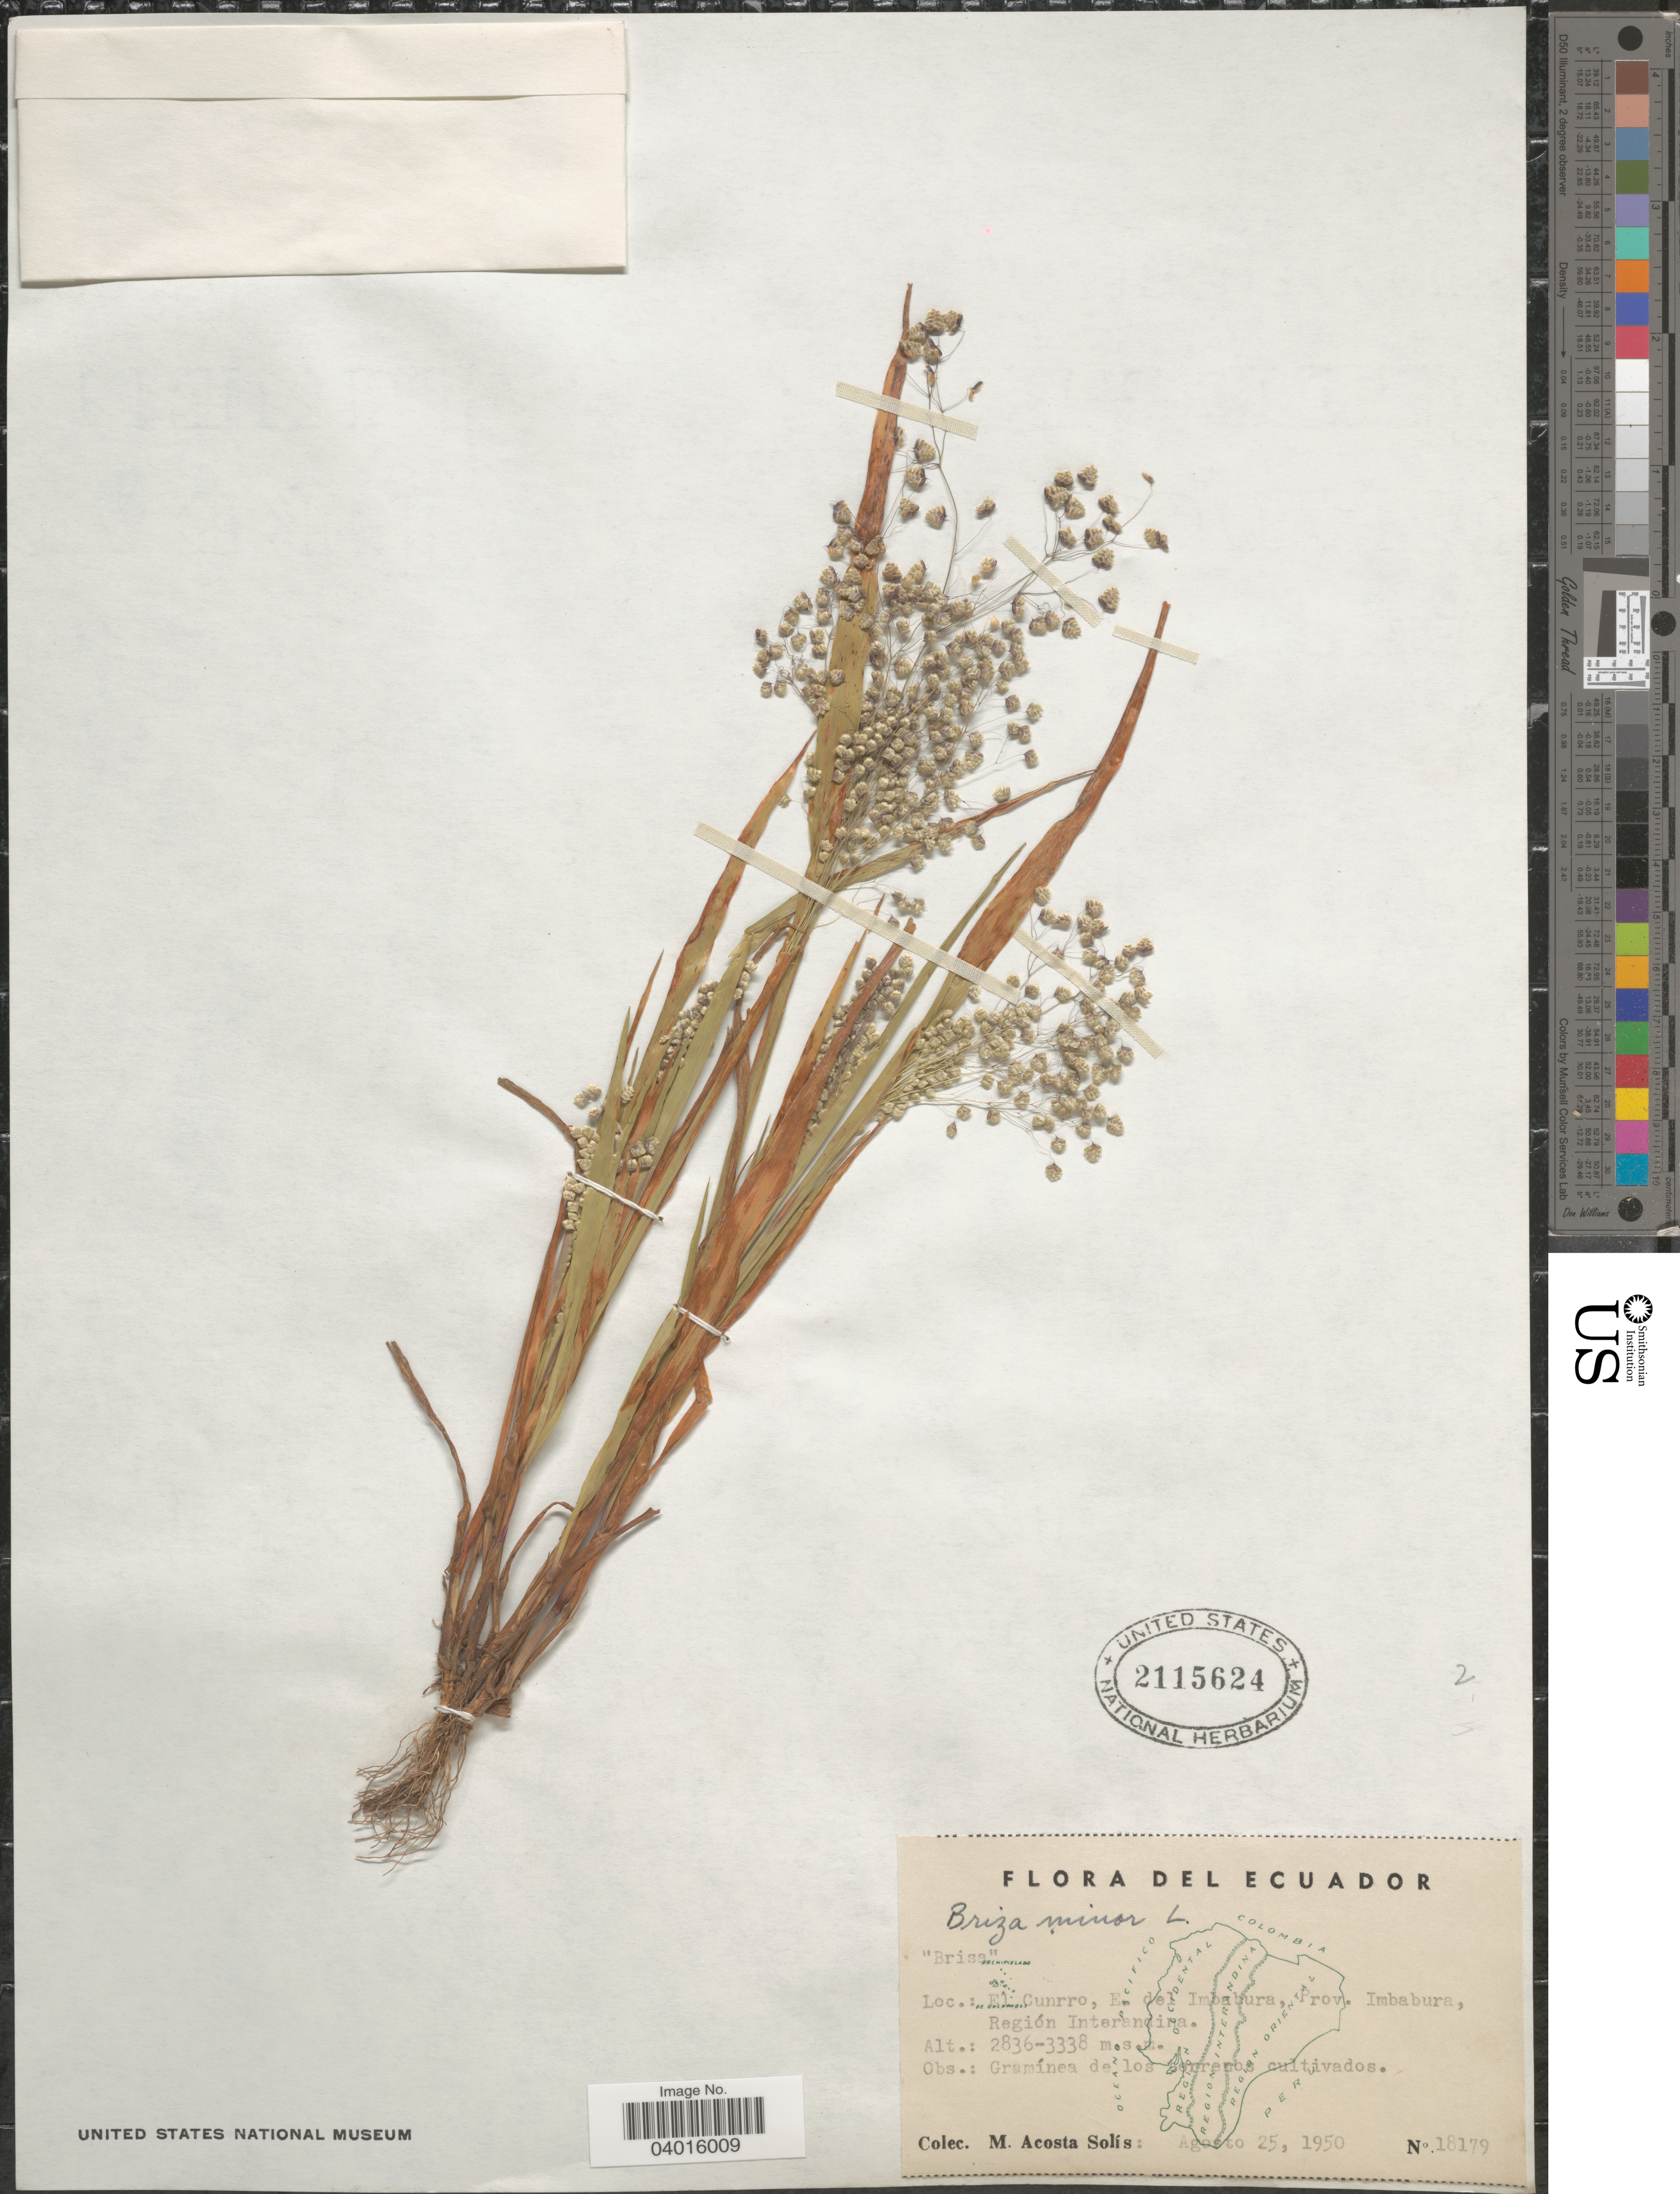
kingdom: Plantae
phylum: Tracheophyta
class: Liliopsida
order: Poales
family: Poaceae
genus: Briza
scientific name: Briza minor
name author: L.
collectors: M. Acosta Solis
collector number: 18179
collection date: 1950-08-25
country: Ecuador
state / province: Imbabura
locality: El Cunrro, E. del Imbabura, Región Interandina.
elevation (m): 2836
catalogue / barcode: US 2115624